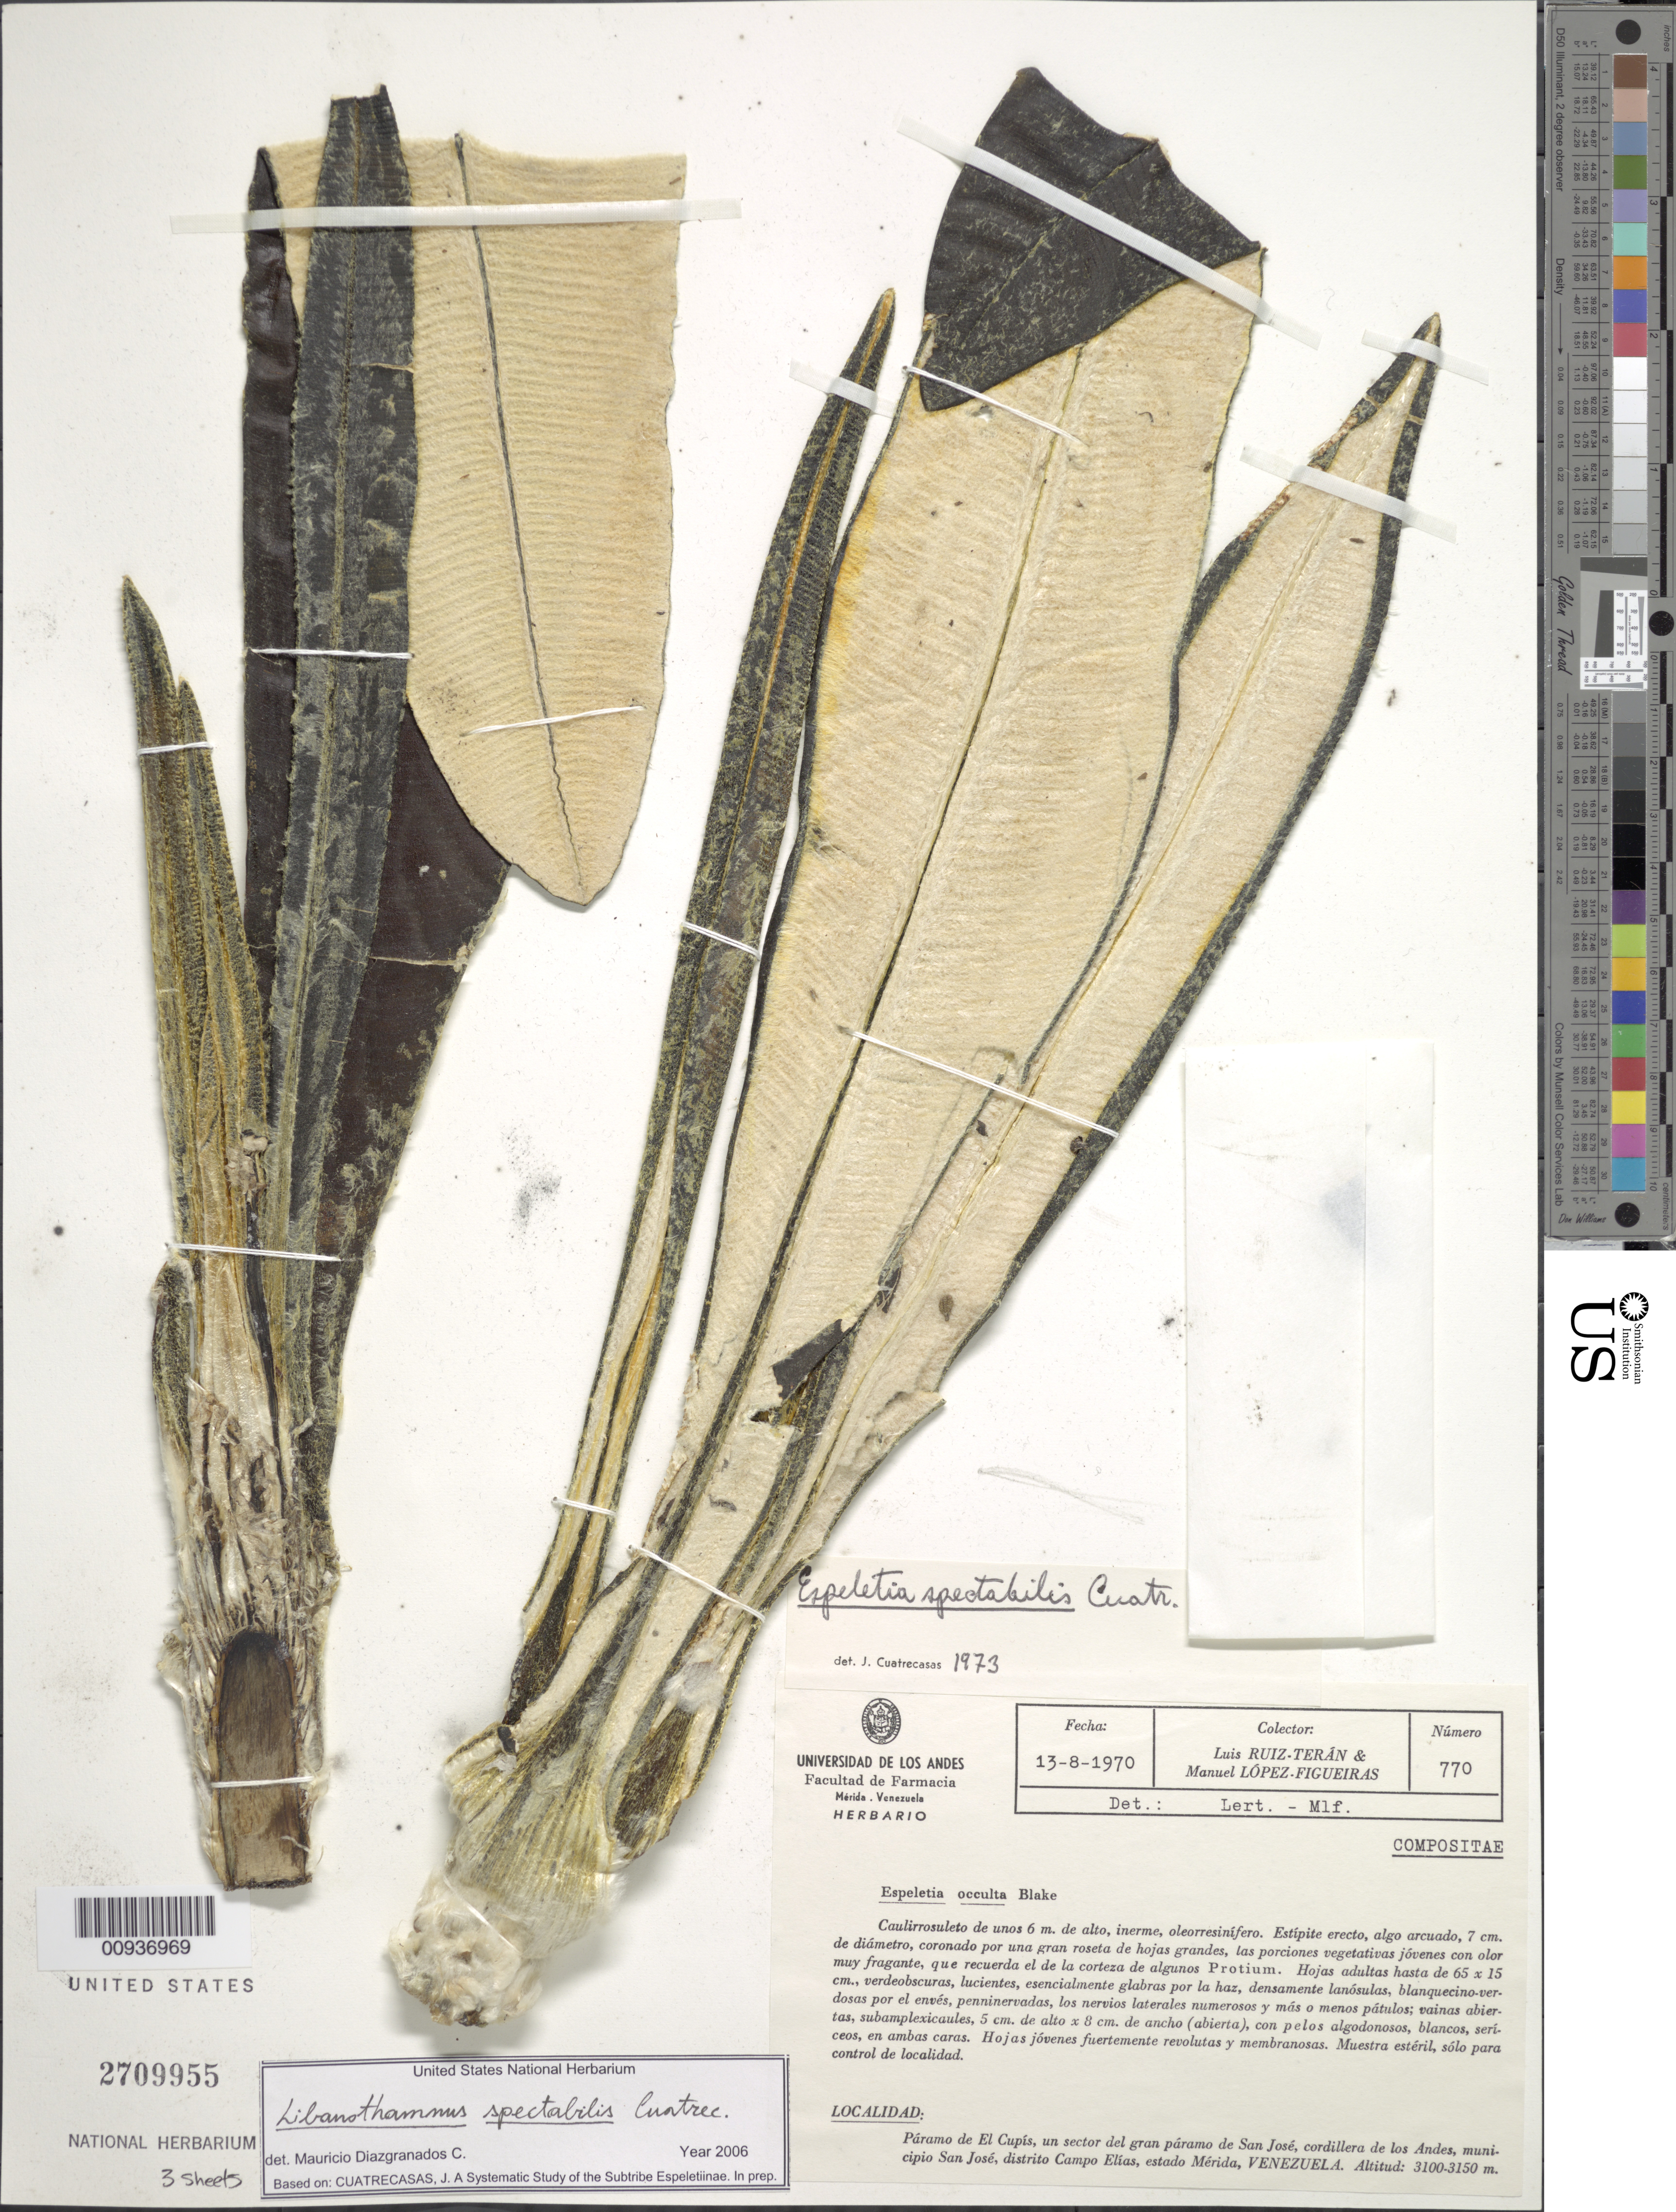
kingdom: Plantae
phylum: Tracheophyta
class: Magnoliopsida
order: Asterales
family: Asteraceae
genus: Libanothamnus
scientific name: Libanothamnus spectabilis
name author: (Cuatrec.) Cuatrec.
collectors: L. E. Ruíz-Terán & M. López Figueiras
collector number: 770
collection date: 1970-08-13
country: Venezuela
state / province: Mérida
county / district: Campo Elías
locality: Páramo de El Cupís. Un sector del gran páramo de San José, cordillera de los Andes, municipio San José.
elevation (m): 3100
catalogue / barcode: US 2709955